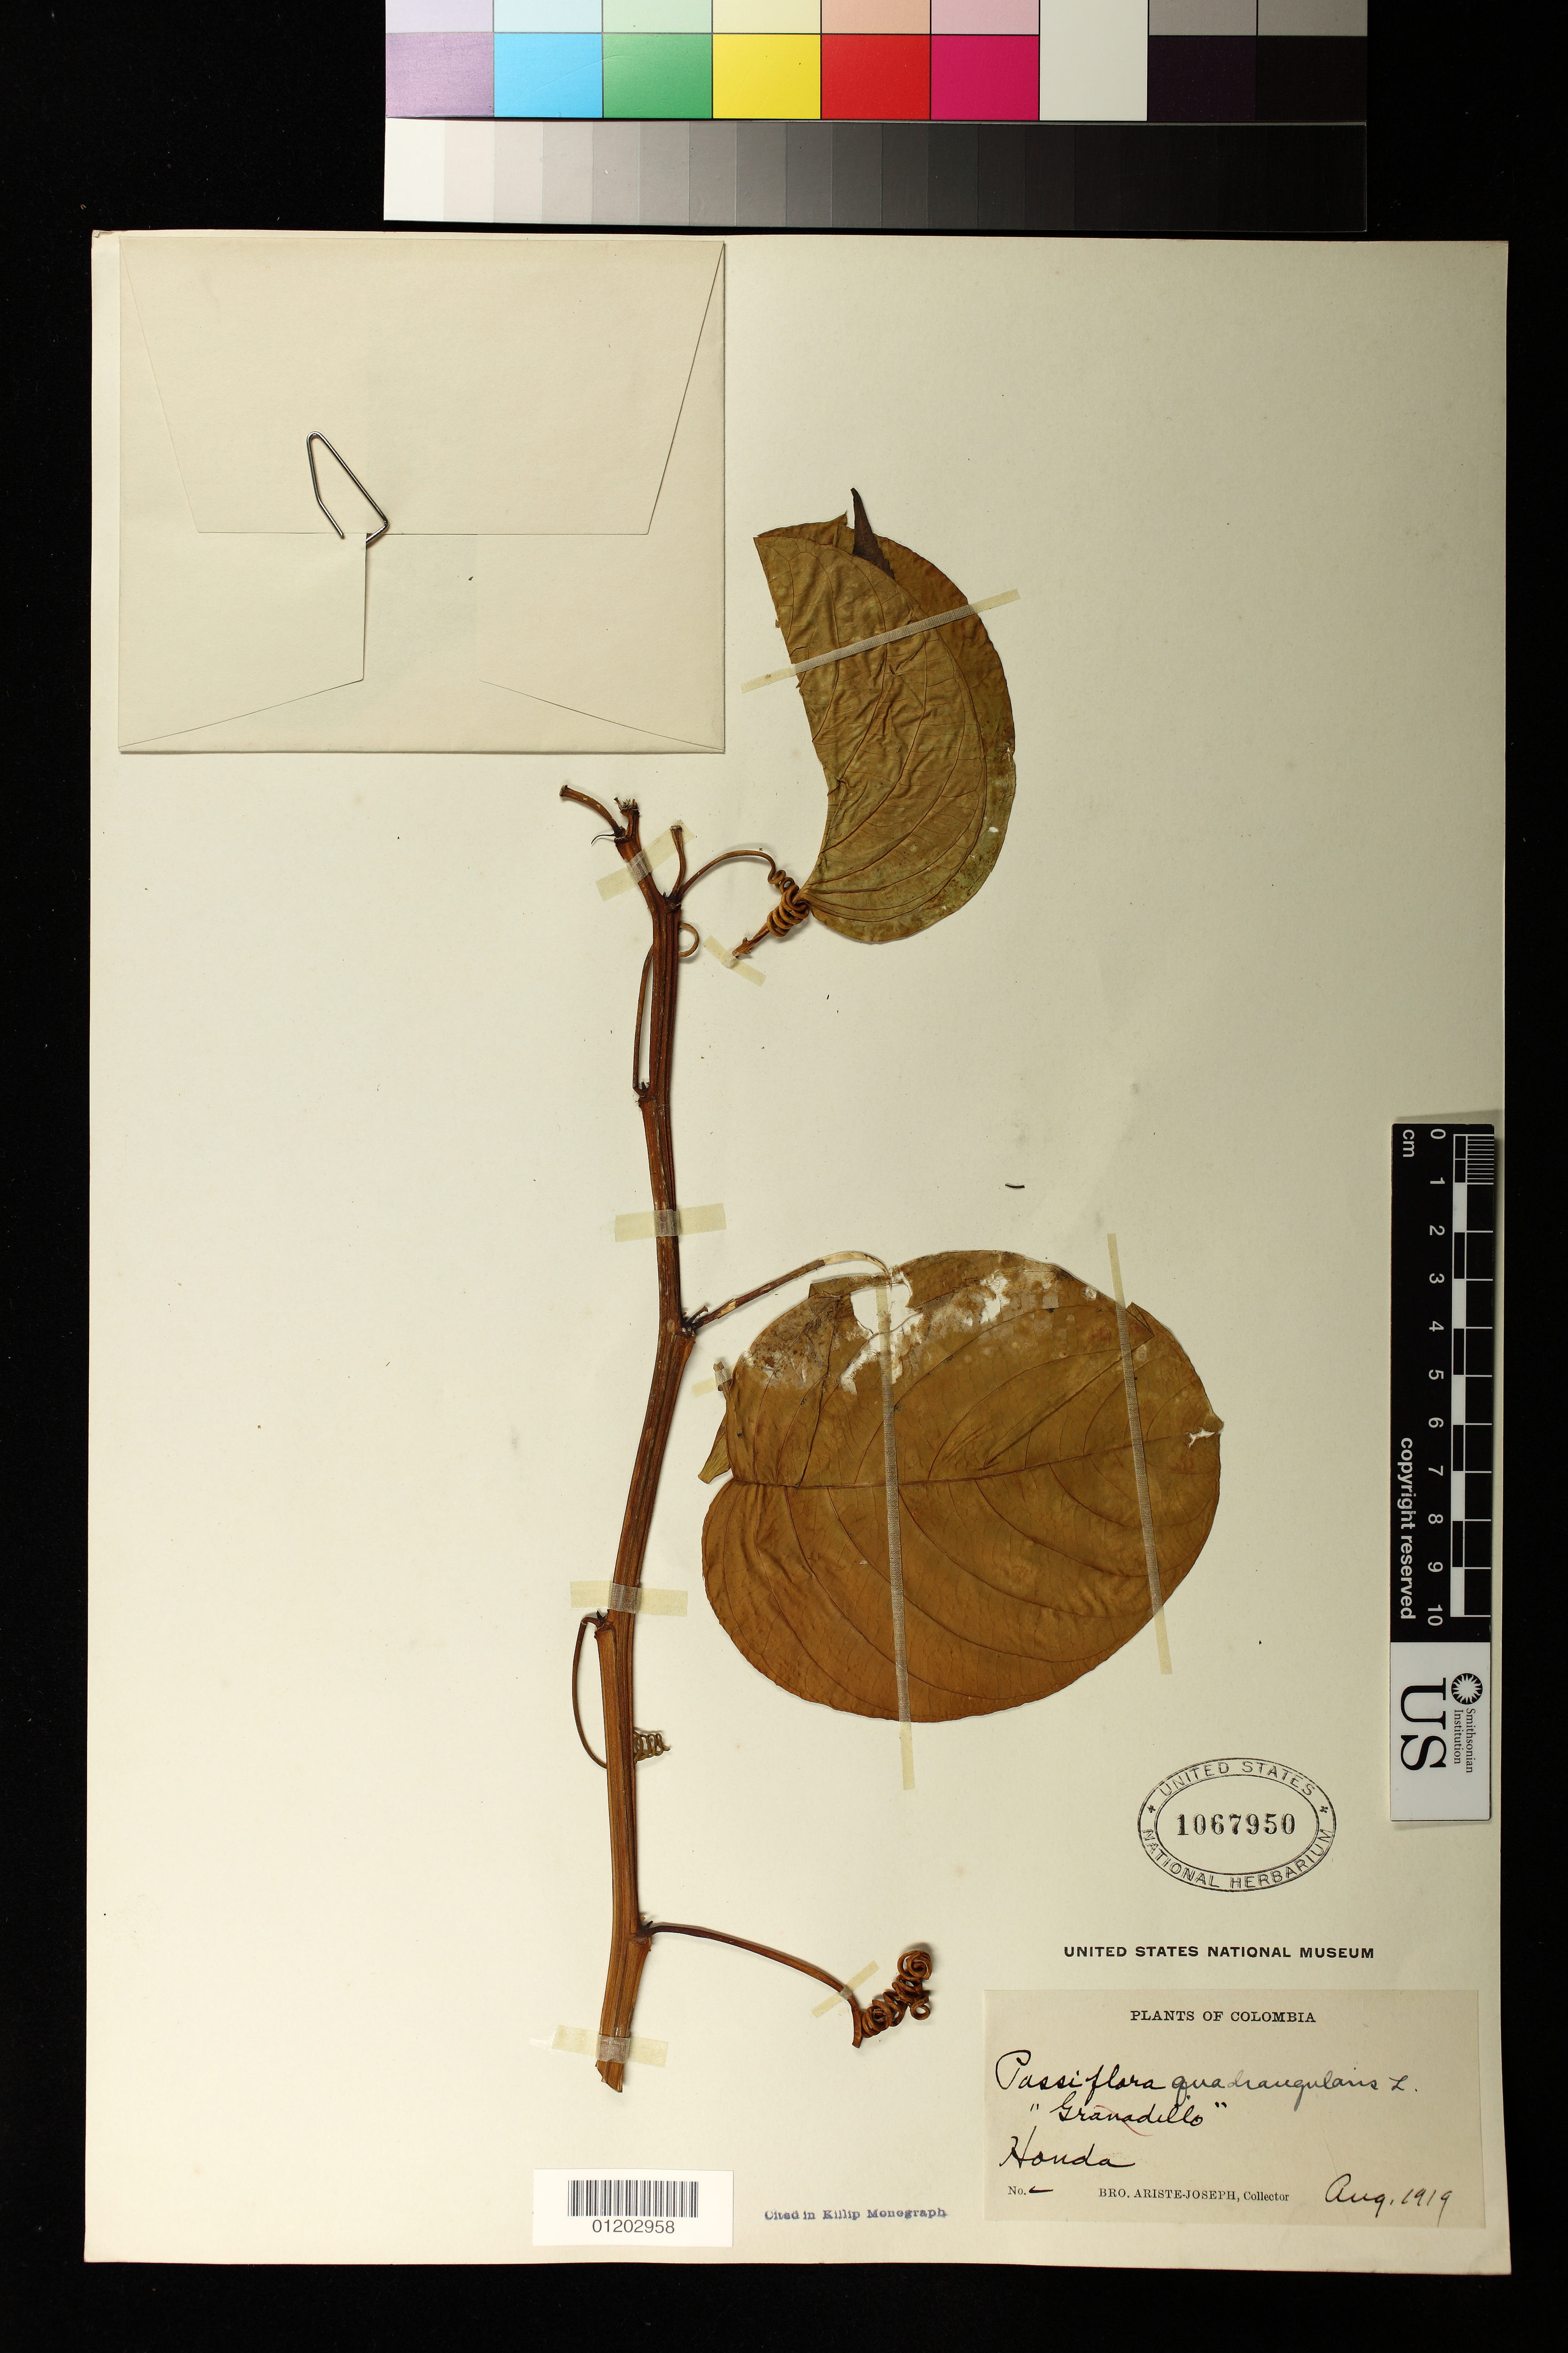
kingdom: Plantae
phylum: Tracheophyta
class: Magnoliopsida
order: Malpighiales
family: Passifloraceae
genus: Passiflora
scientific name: Passiflora quadrangularis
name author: L.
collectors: Bro. Ariste-Joseph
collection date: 1919-08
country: Colombia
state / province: Tolima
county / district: Honda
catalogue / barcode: US 1067950